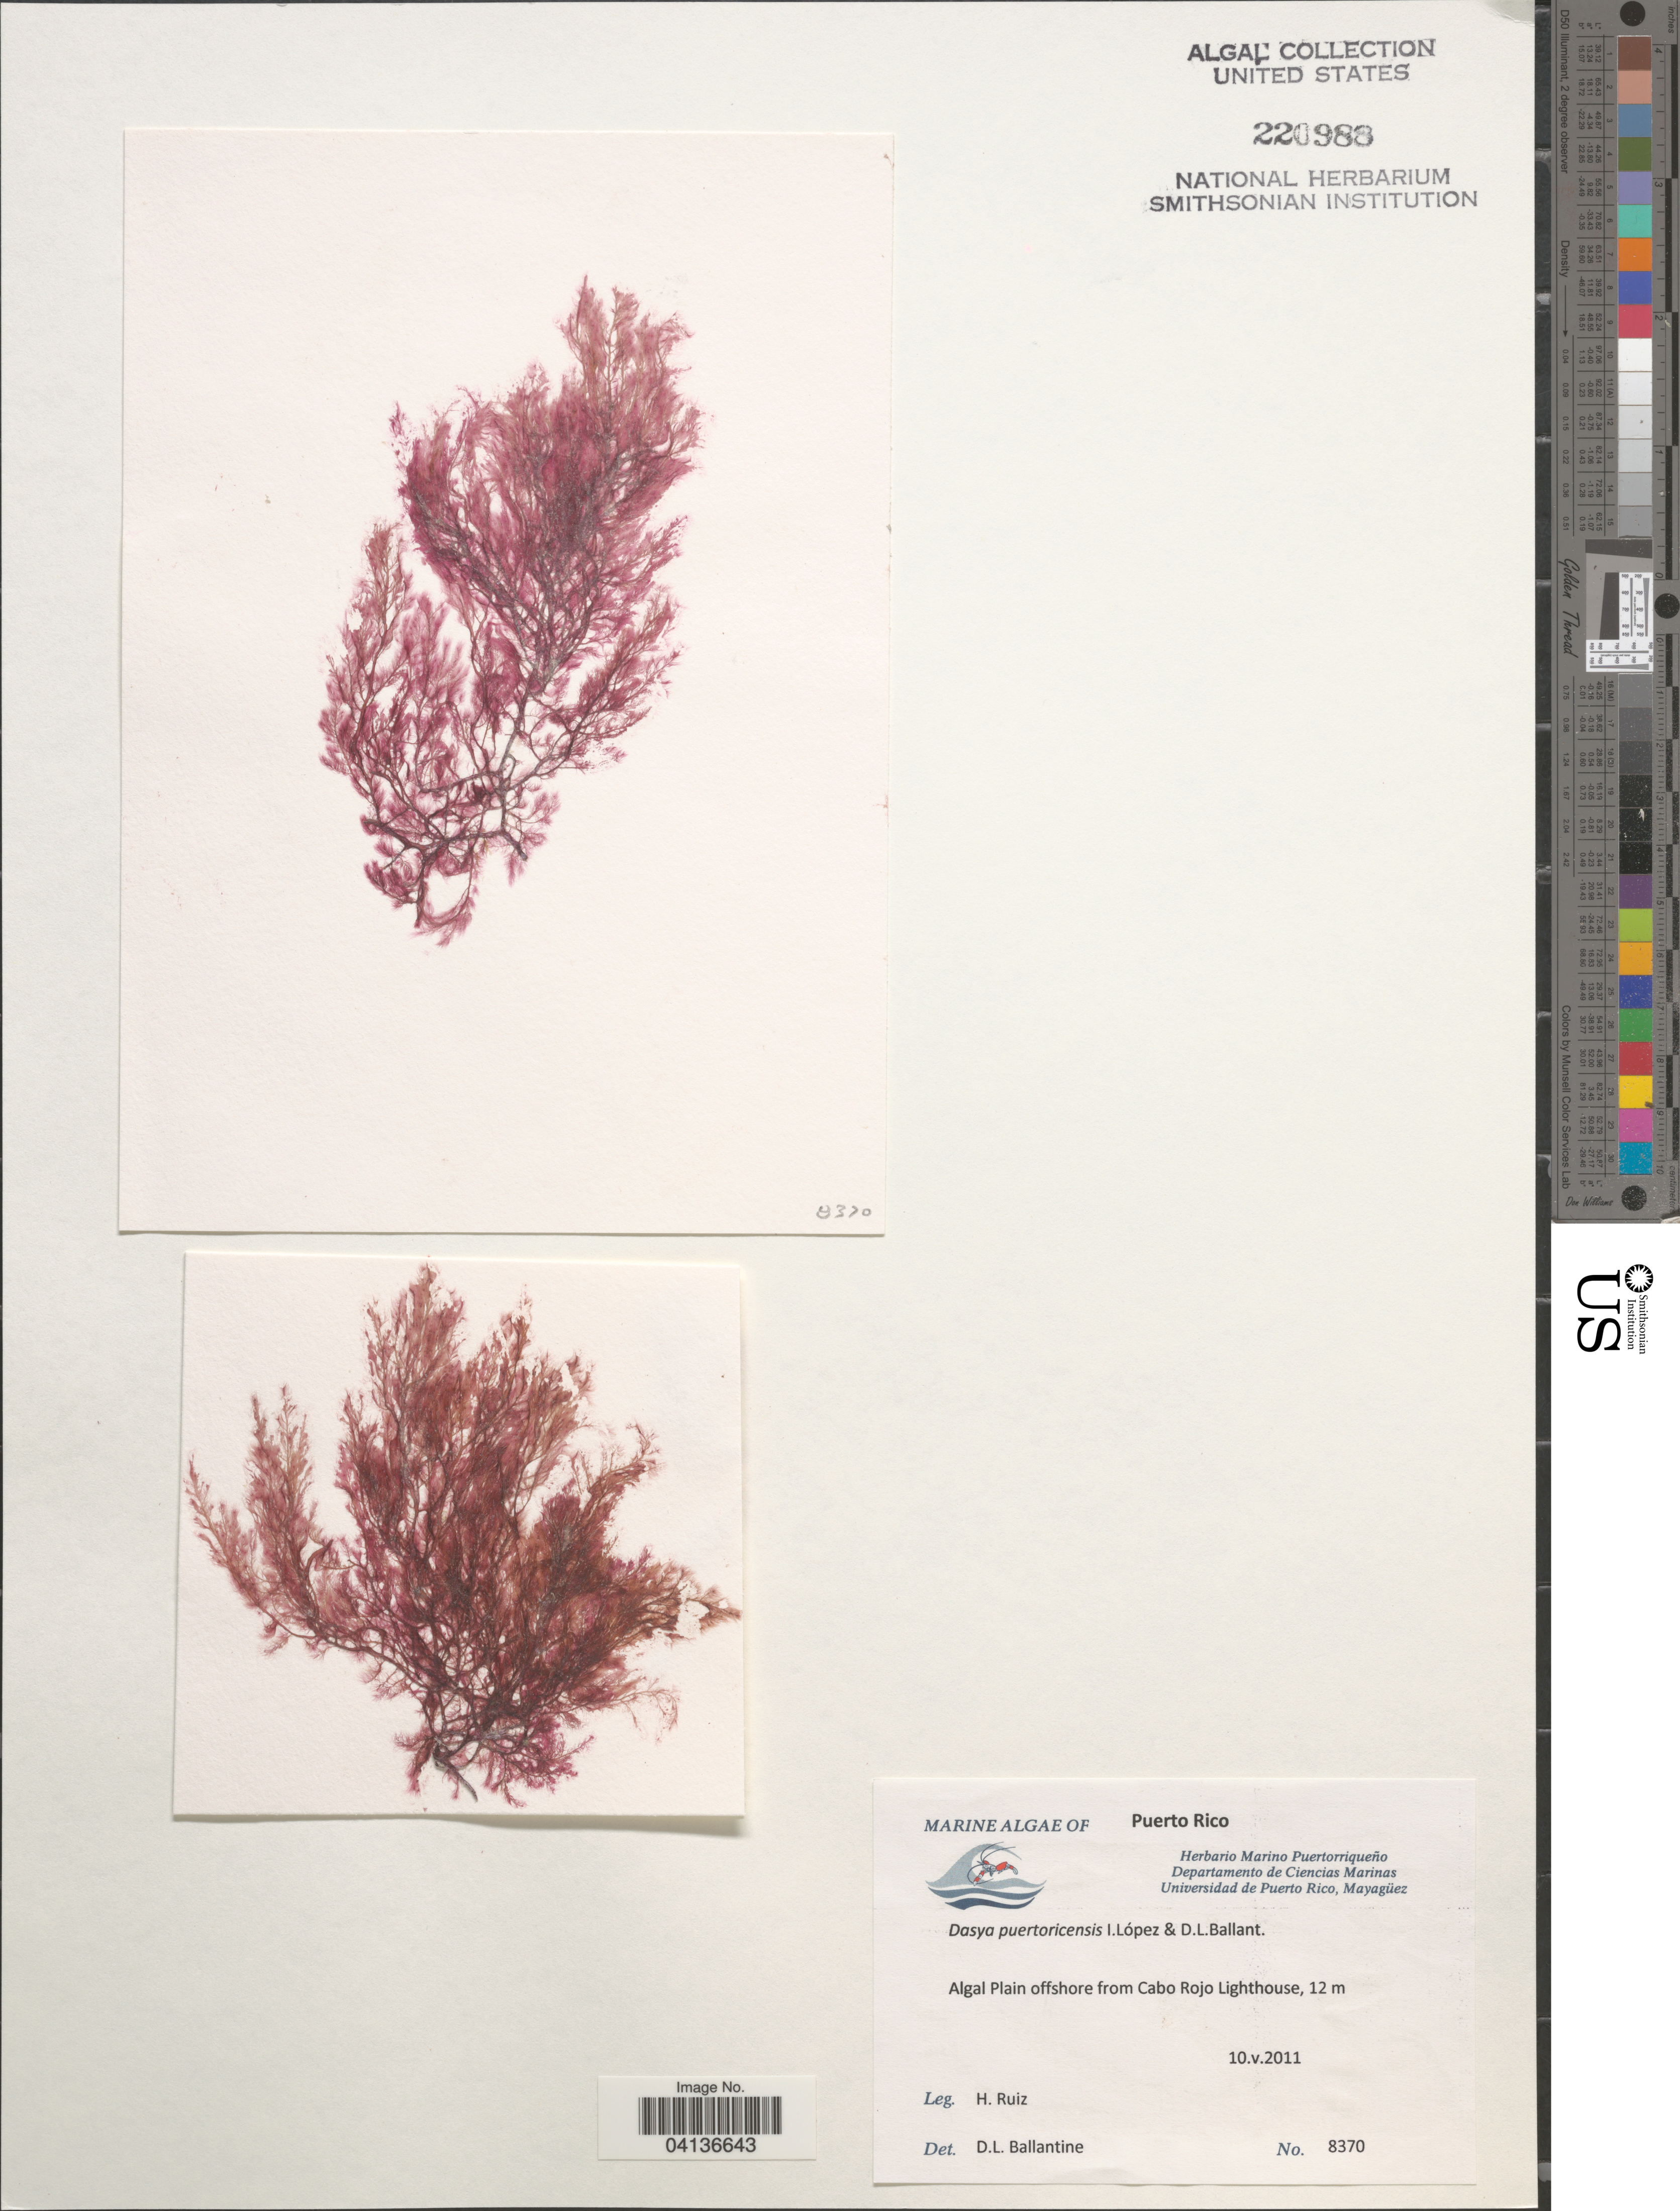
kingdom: Plantae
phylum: Rhodophyta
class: Florideophyceae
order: Ceramiales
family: Dasyaceae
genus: Dasya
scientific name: Dasya puertoricensis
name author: Lopez-Pinero & D.L. Ballant.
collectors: H. Ruiz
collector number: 8370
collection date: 2011-05-10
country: Puerto Rico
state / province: Çabo Rojo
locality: Algal Plain offshore from Cabo Rojo Lighthouse.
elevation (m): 12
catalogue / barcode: US 220988